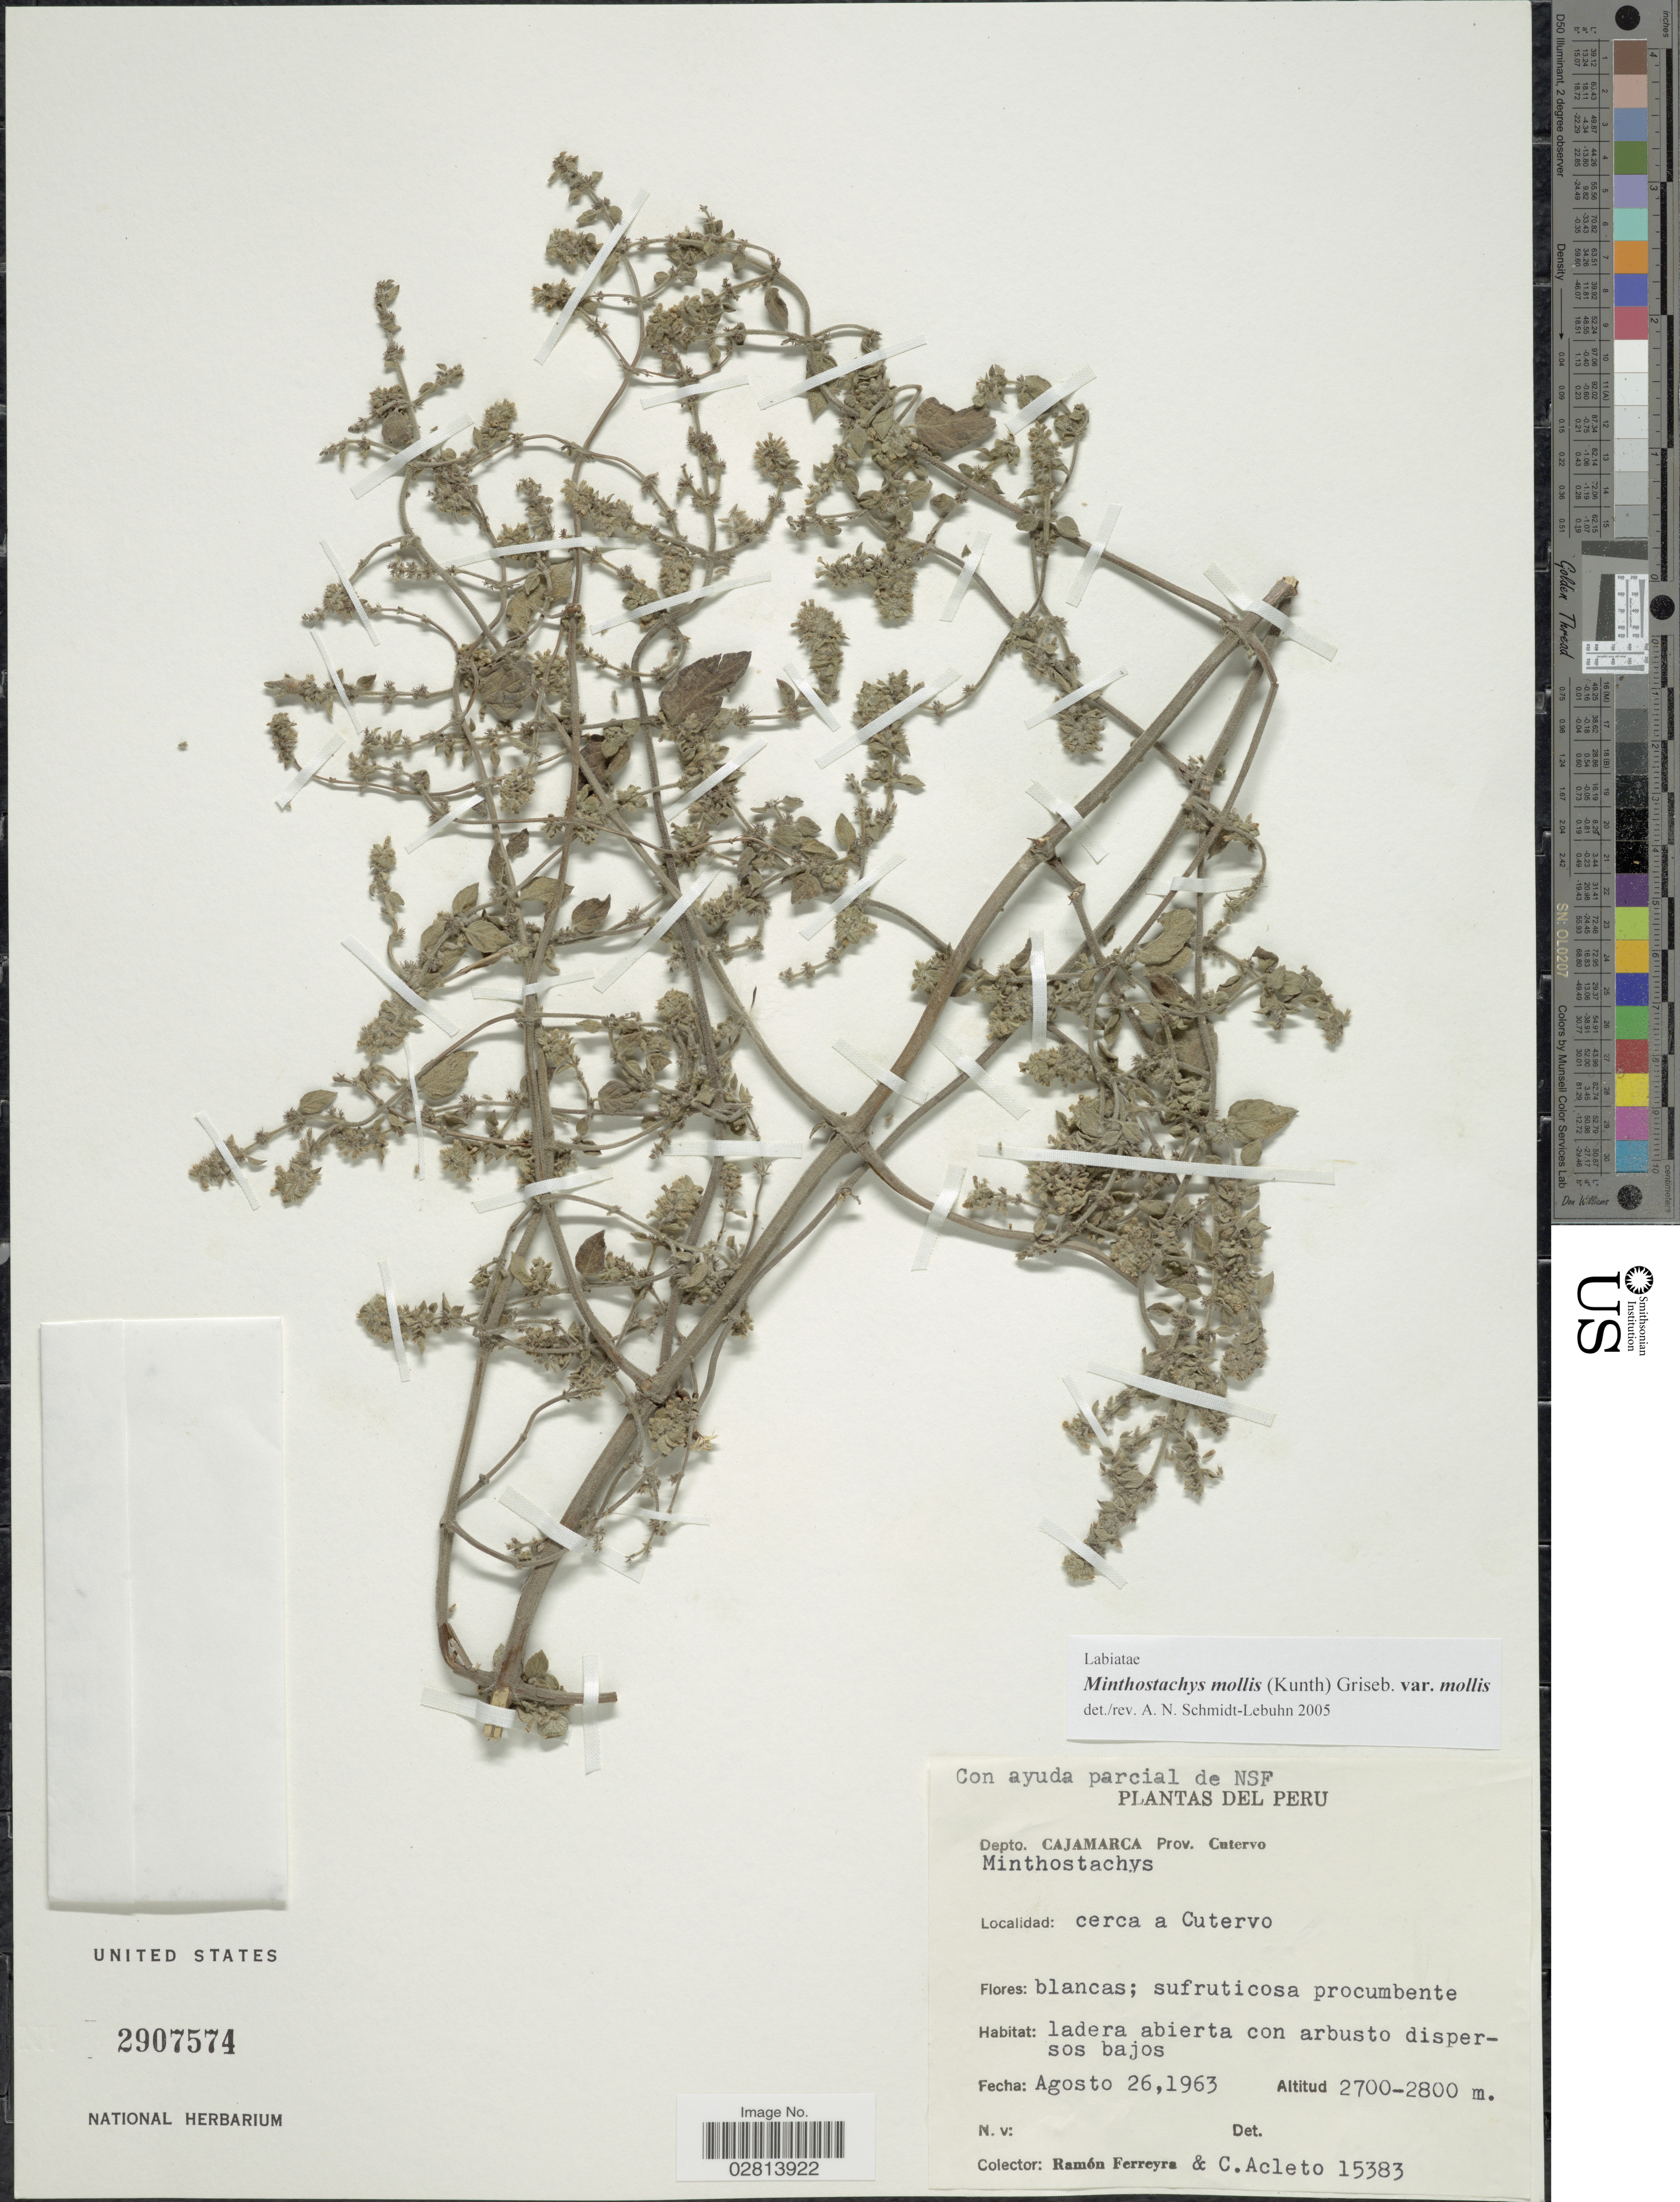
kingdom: Plantae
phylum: Tracheophyta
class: Magnoliopsida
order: Lamiales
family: Lamiaceae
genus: Minthostachys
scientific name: Minthostachys mollis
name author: (Kunth) Griseb.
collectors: R. A. Ferreyra & C. Acleto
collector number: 15383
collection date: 1963-08-26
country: Peru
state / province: Cajamarca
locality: Depto. Cajamarca, Prov. Cutervo, cerca a Cutervo.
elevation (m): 2700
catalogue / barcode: US 2907574